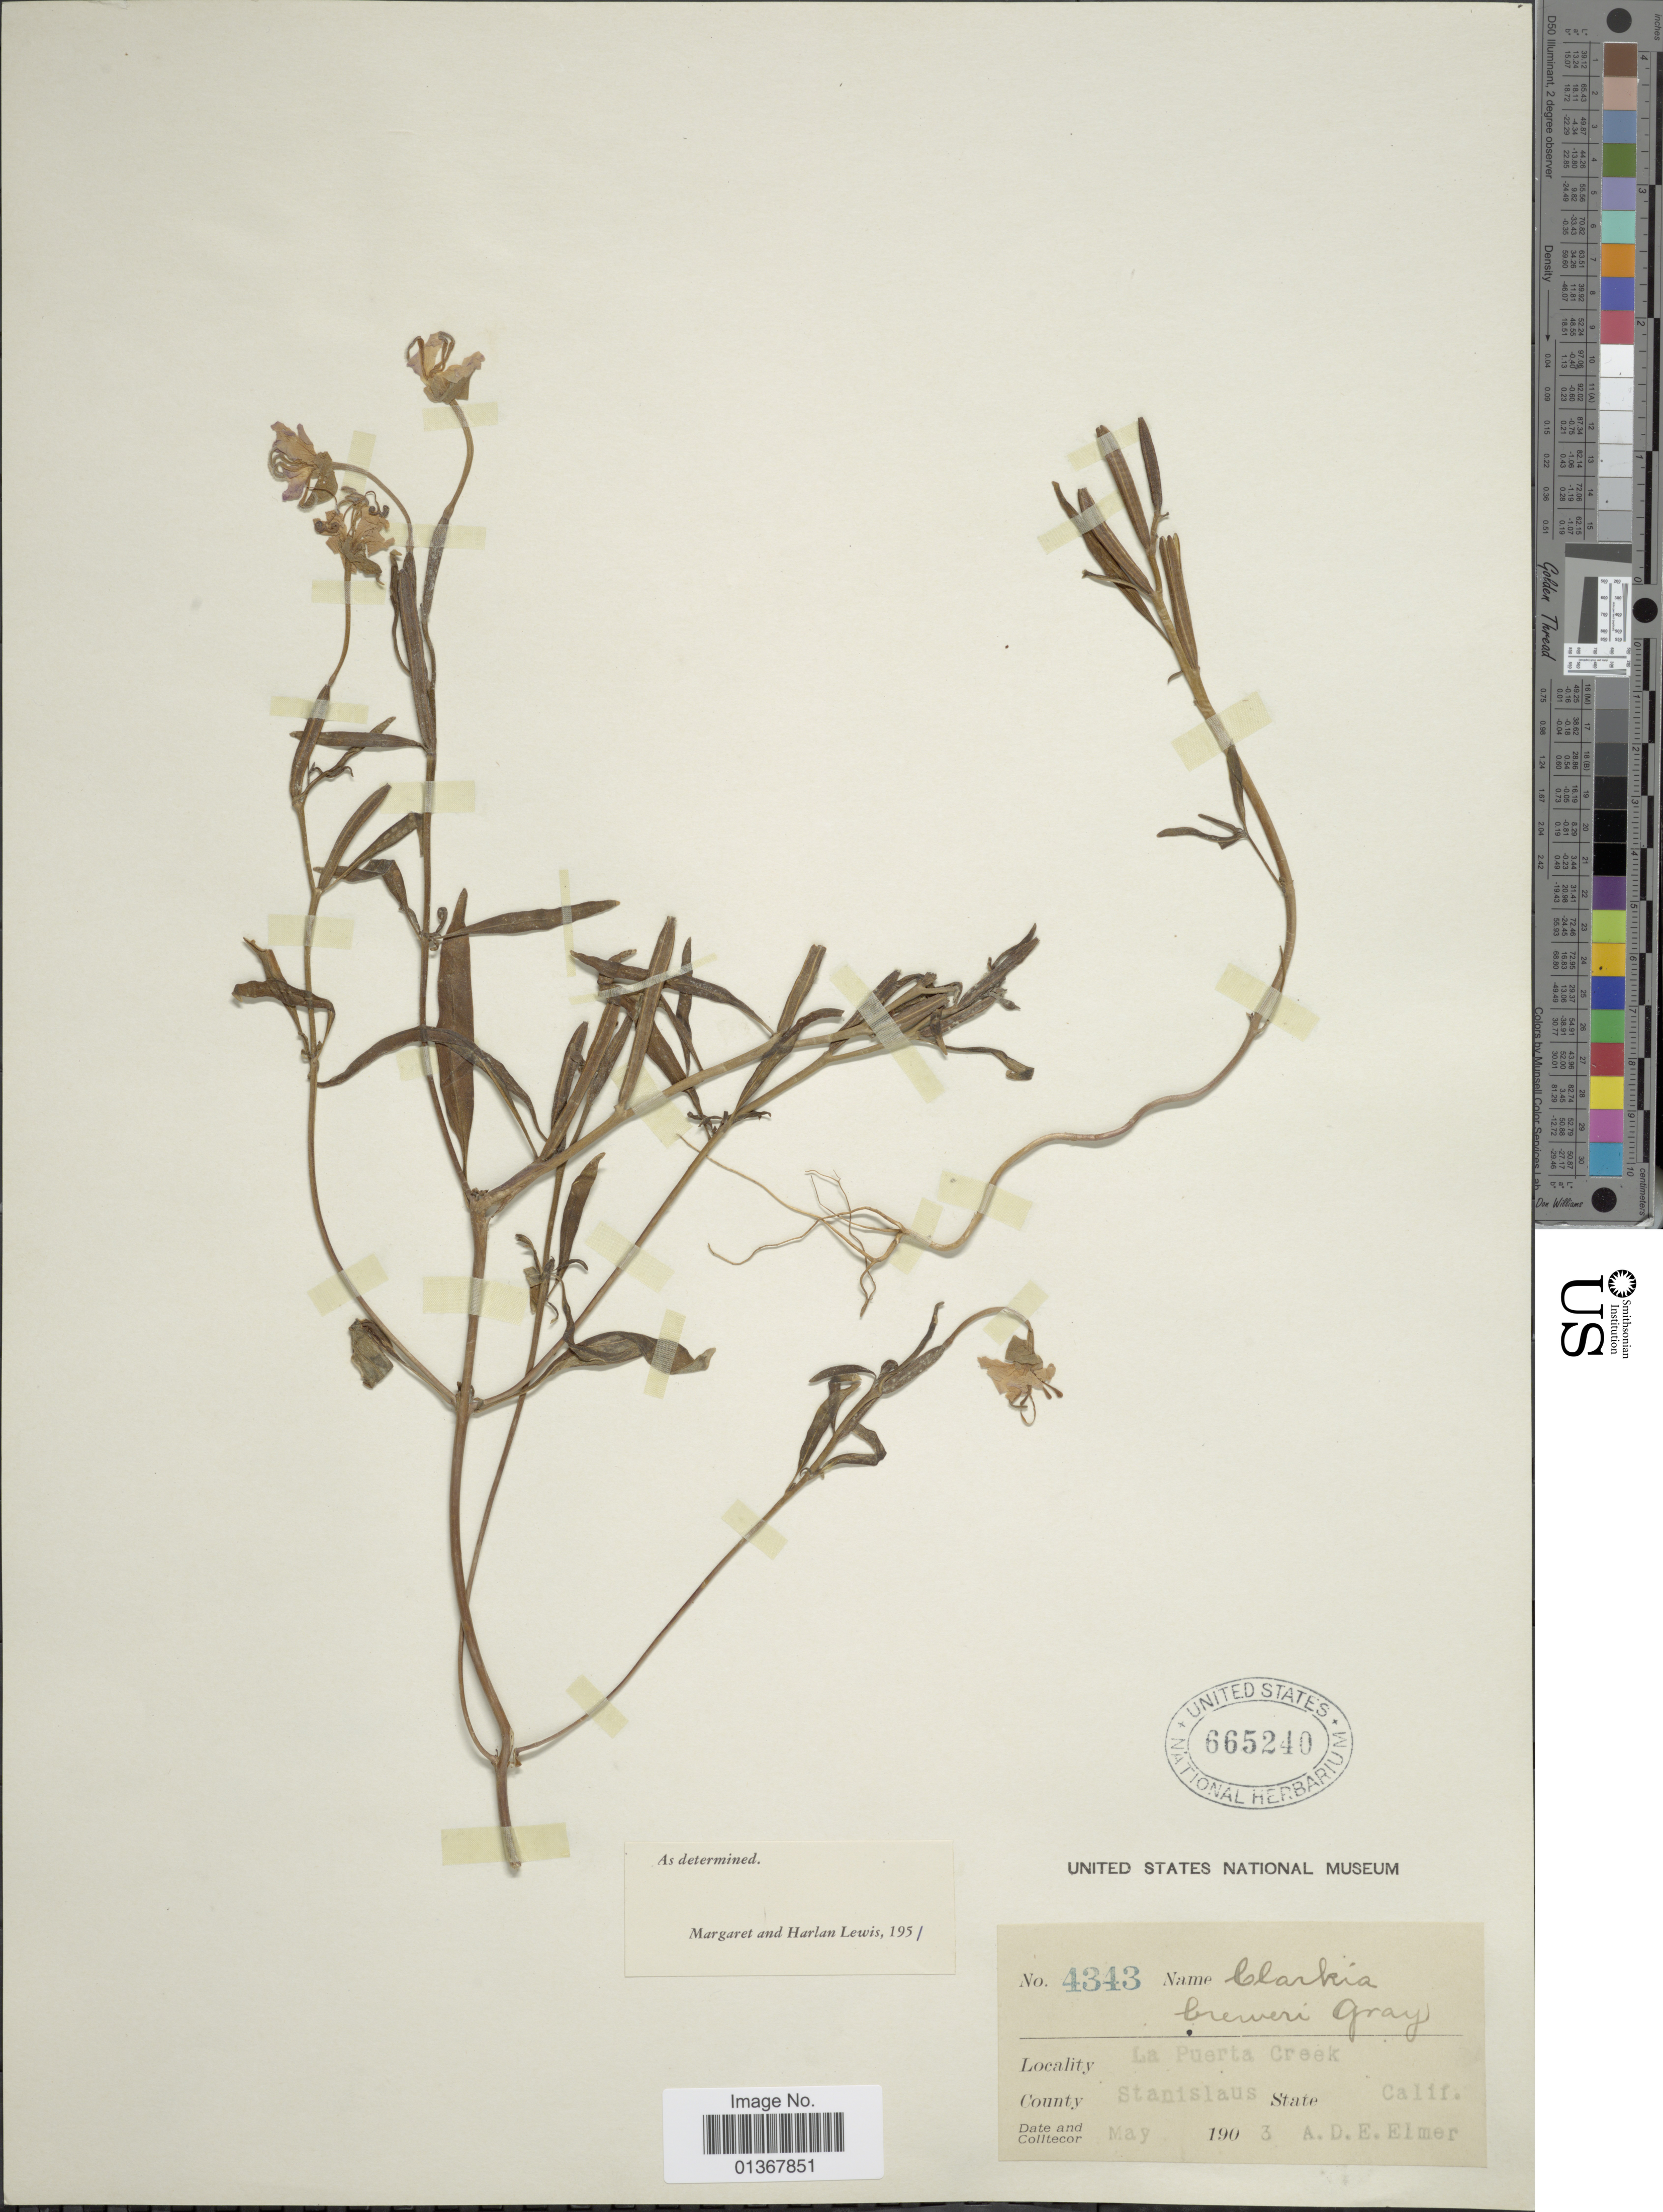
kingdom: Plantae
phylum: Tracheophyta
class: Magnoliopsida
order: Myrtales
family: Onagraceae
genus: Clarkia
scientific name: Clarkia breweri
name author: (A. Gray) Greene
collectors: A. D. E. Elmer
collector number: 4343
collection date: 1903-05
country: United States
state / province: California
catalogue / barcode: US 665240